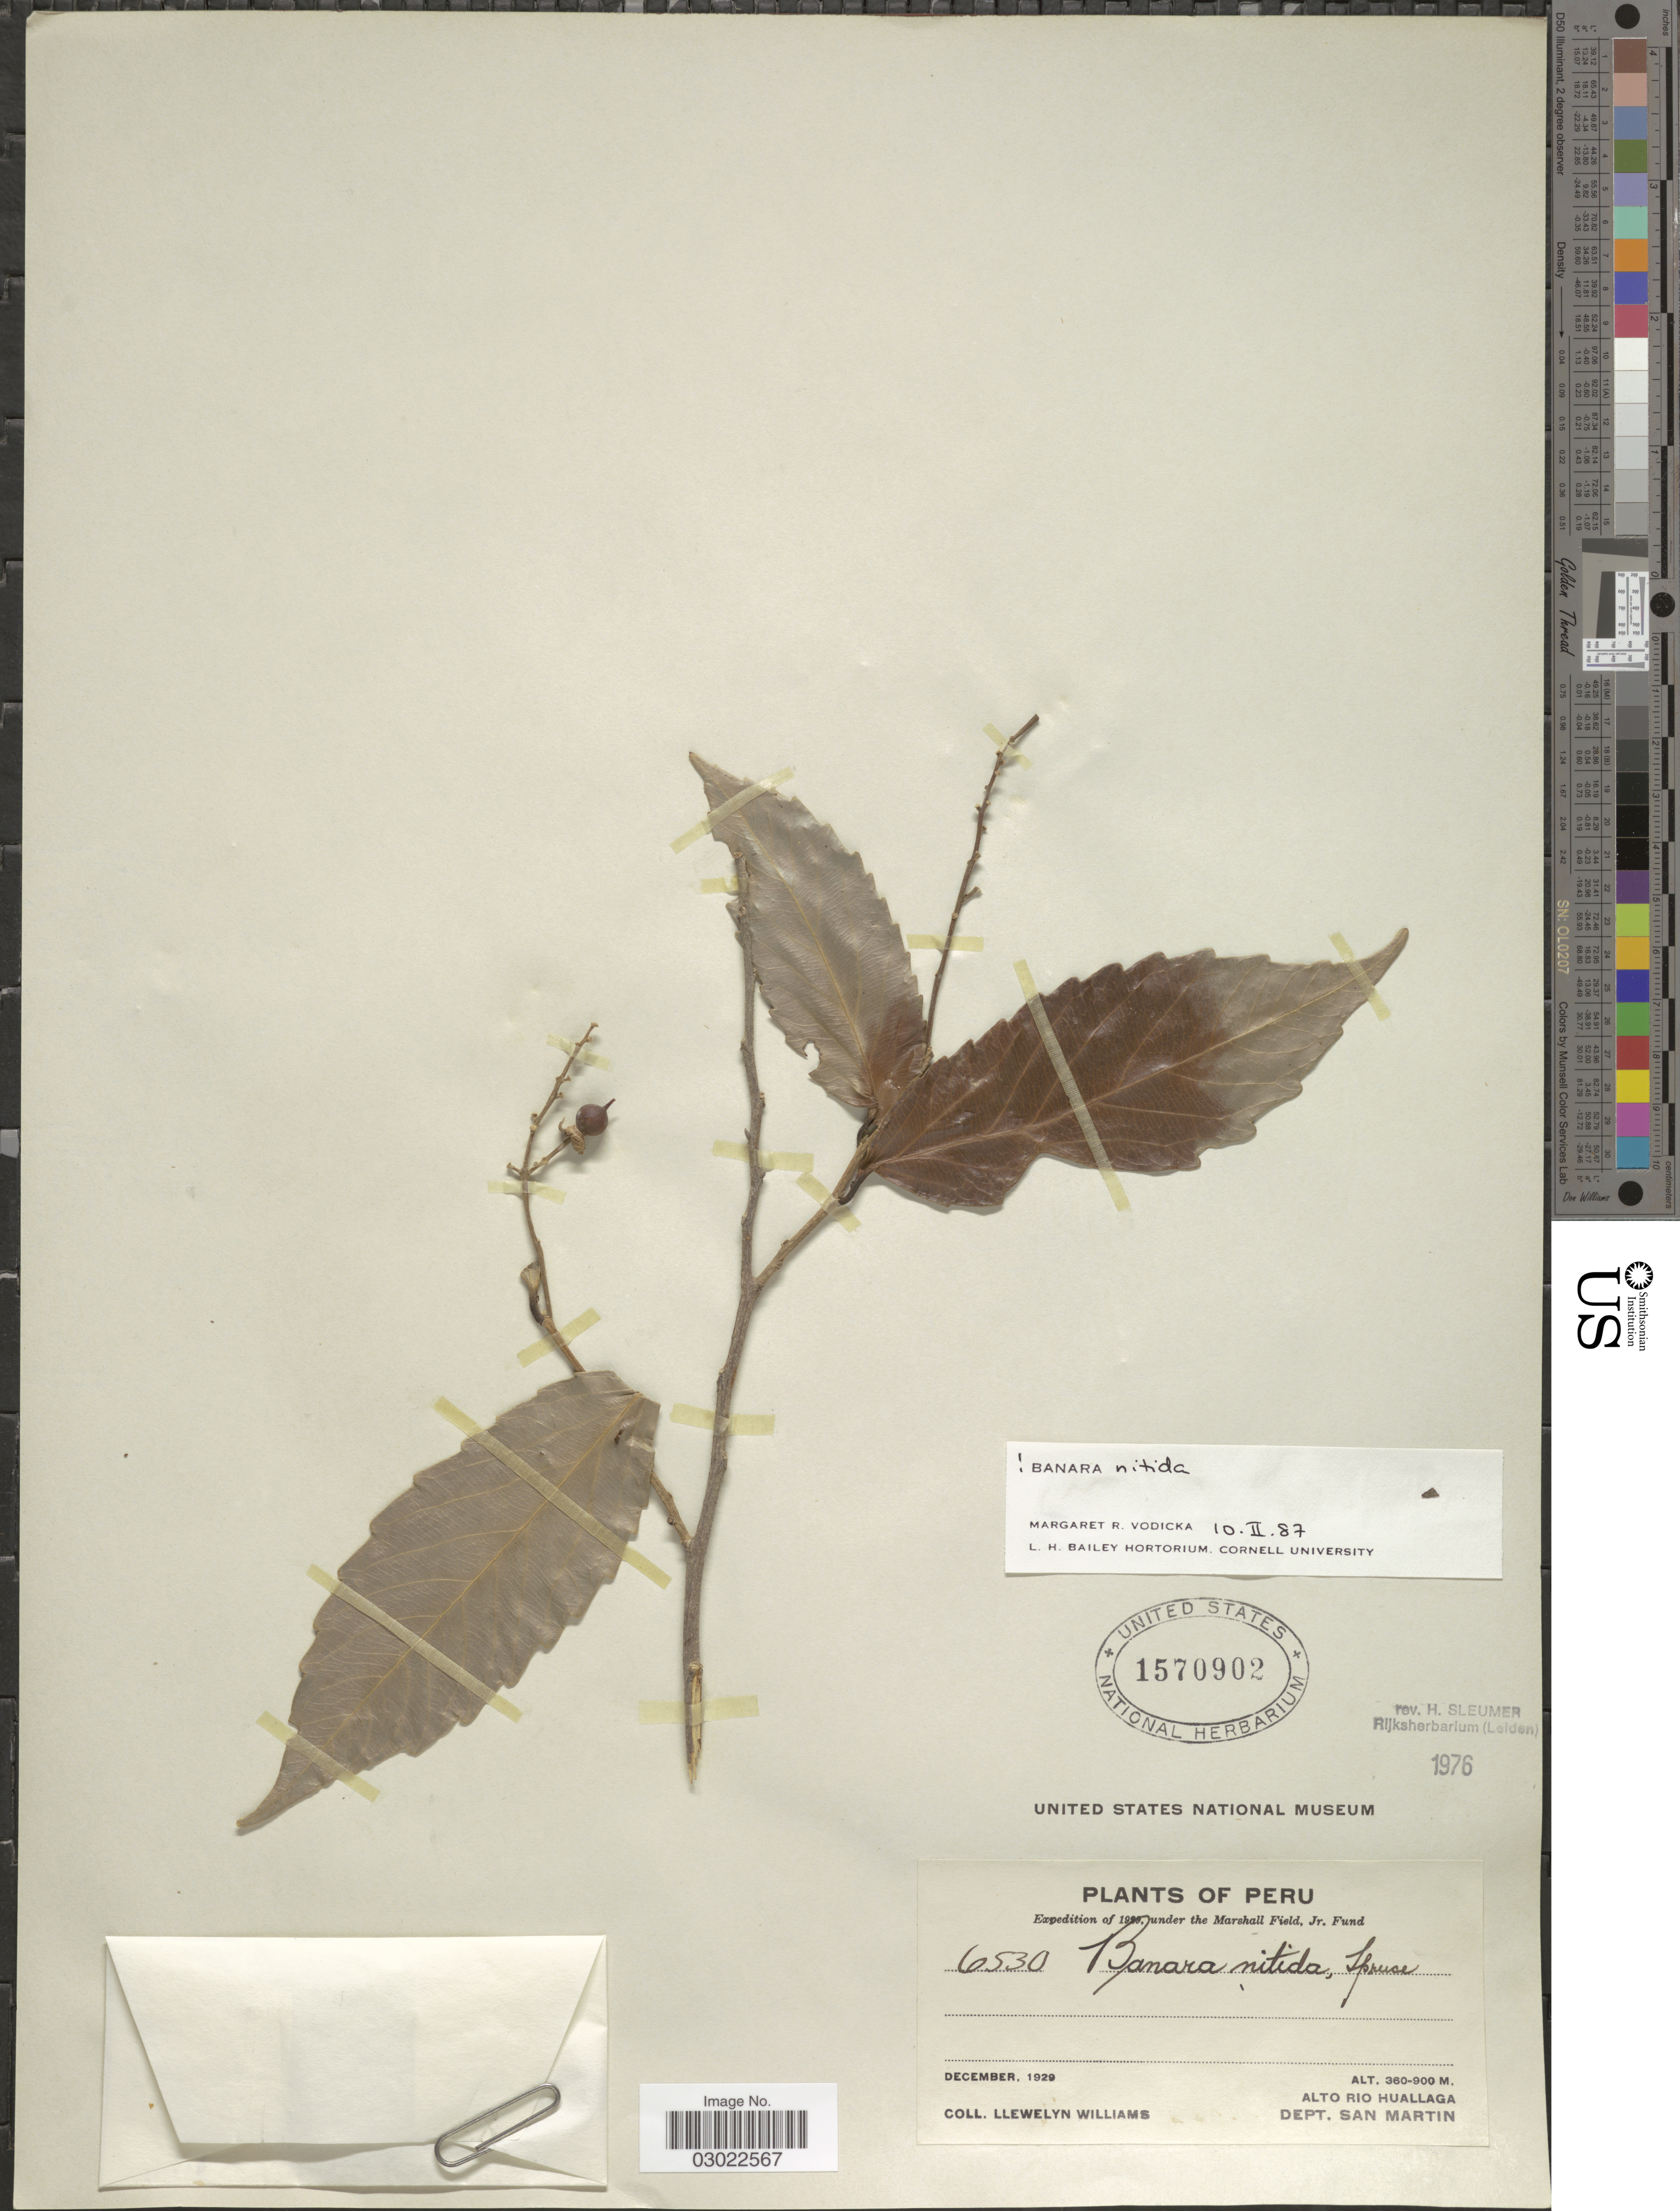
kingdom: Plantae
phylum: Tracheophyta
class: Magnoliopsida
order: Malpighiales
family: Salicaceae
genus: Banara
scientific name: Banara nitida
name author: Spruce ex Benth.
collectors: Ll. Williams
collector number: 6530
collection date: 1929-12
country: Peru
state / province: San Martín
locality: Alto Rio Huallaga. Dept. San Martin.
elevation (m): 360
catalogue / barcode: US 1570902